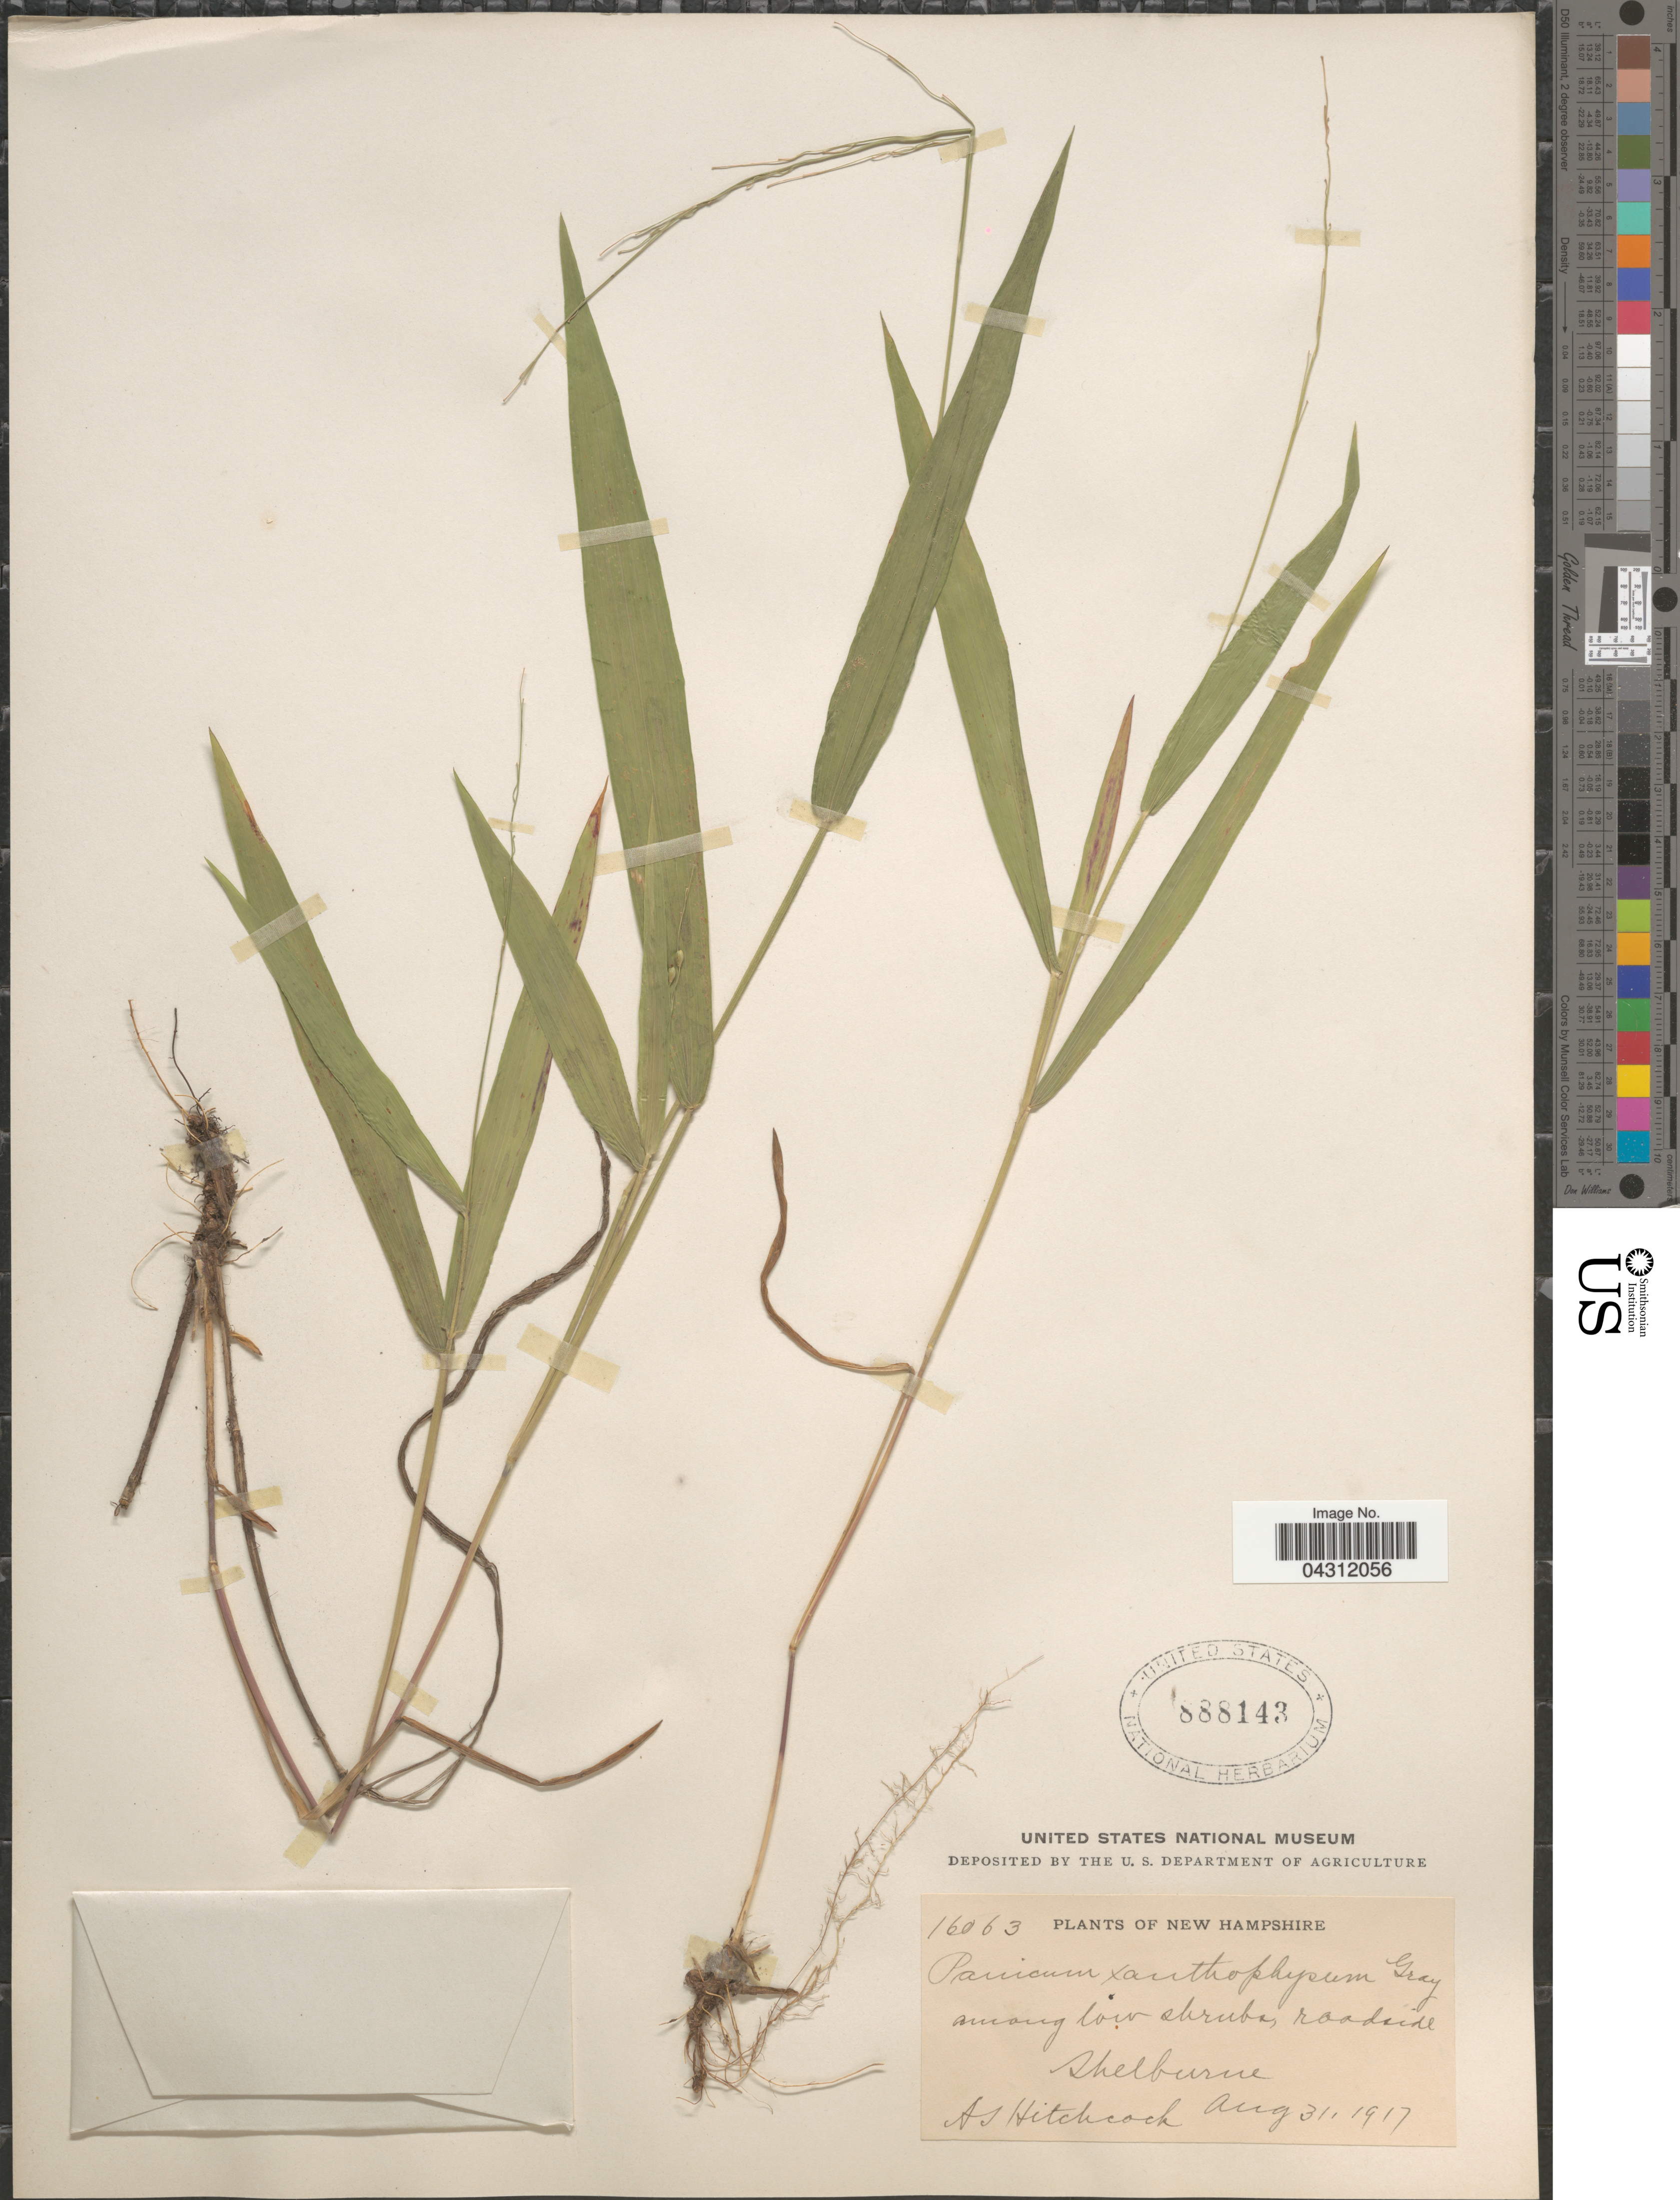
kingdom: Plantae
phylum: Tracheophyta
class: Liliopsida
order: Poales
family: Poaceae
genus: Dichanthelium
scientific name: Dichanthelium xanthophysum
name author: (A. Gray) Freckmann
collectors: A. S. Hitchcock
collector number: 16063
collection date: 1917-08-31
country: United States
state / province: New Hampshire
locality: Among low shrubs, roadside Shelburne.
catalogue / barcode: US 888143